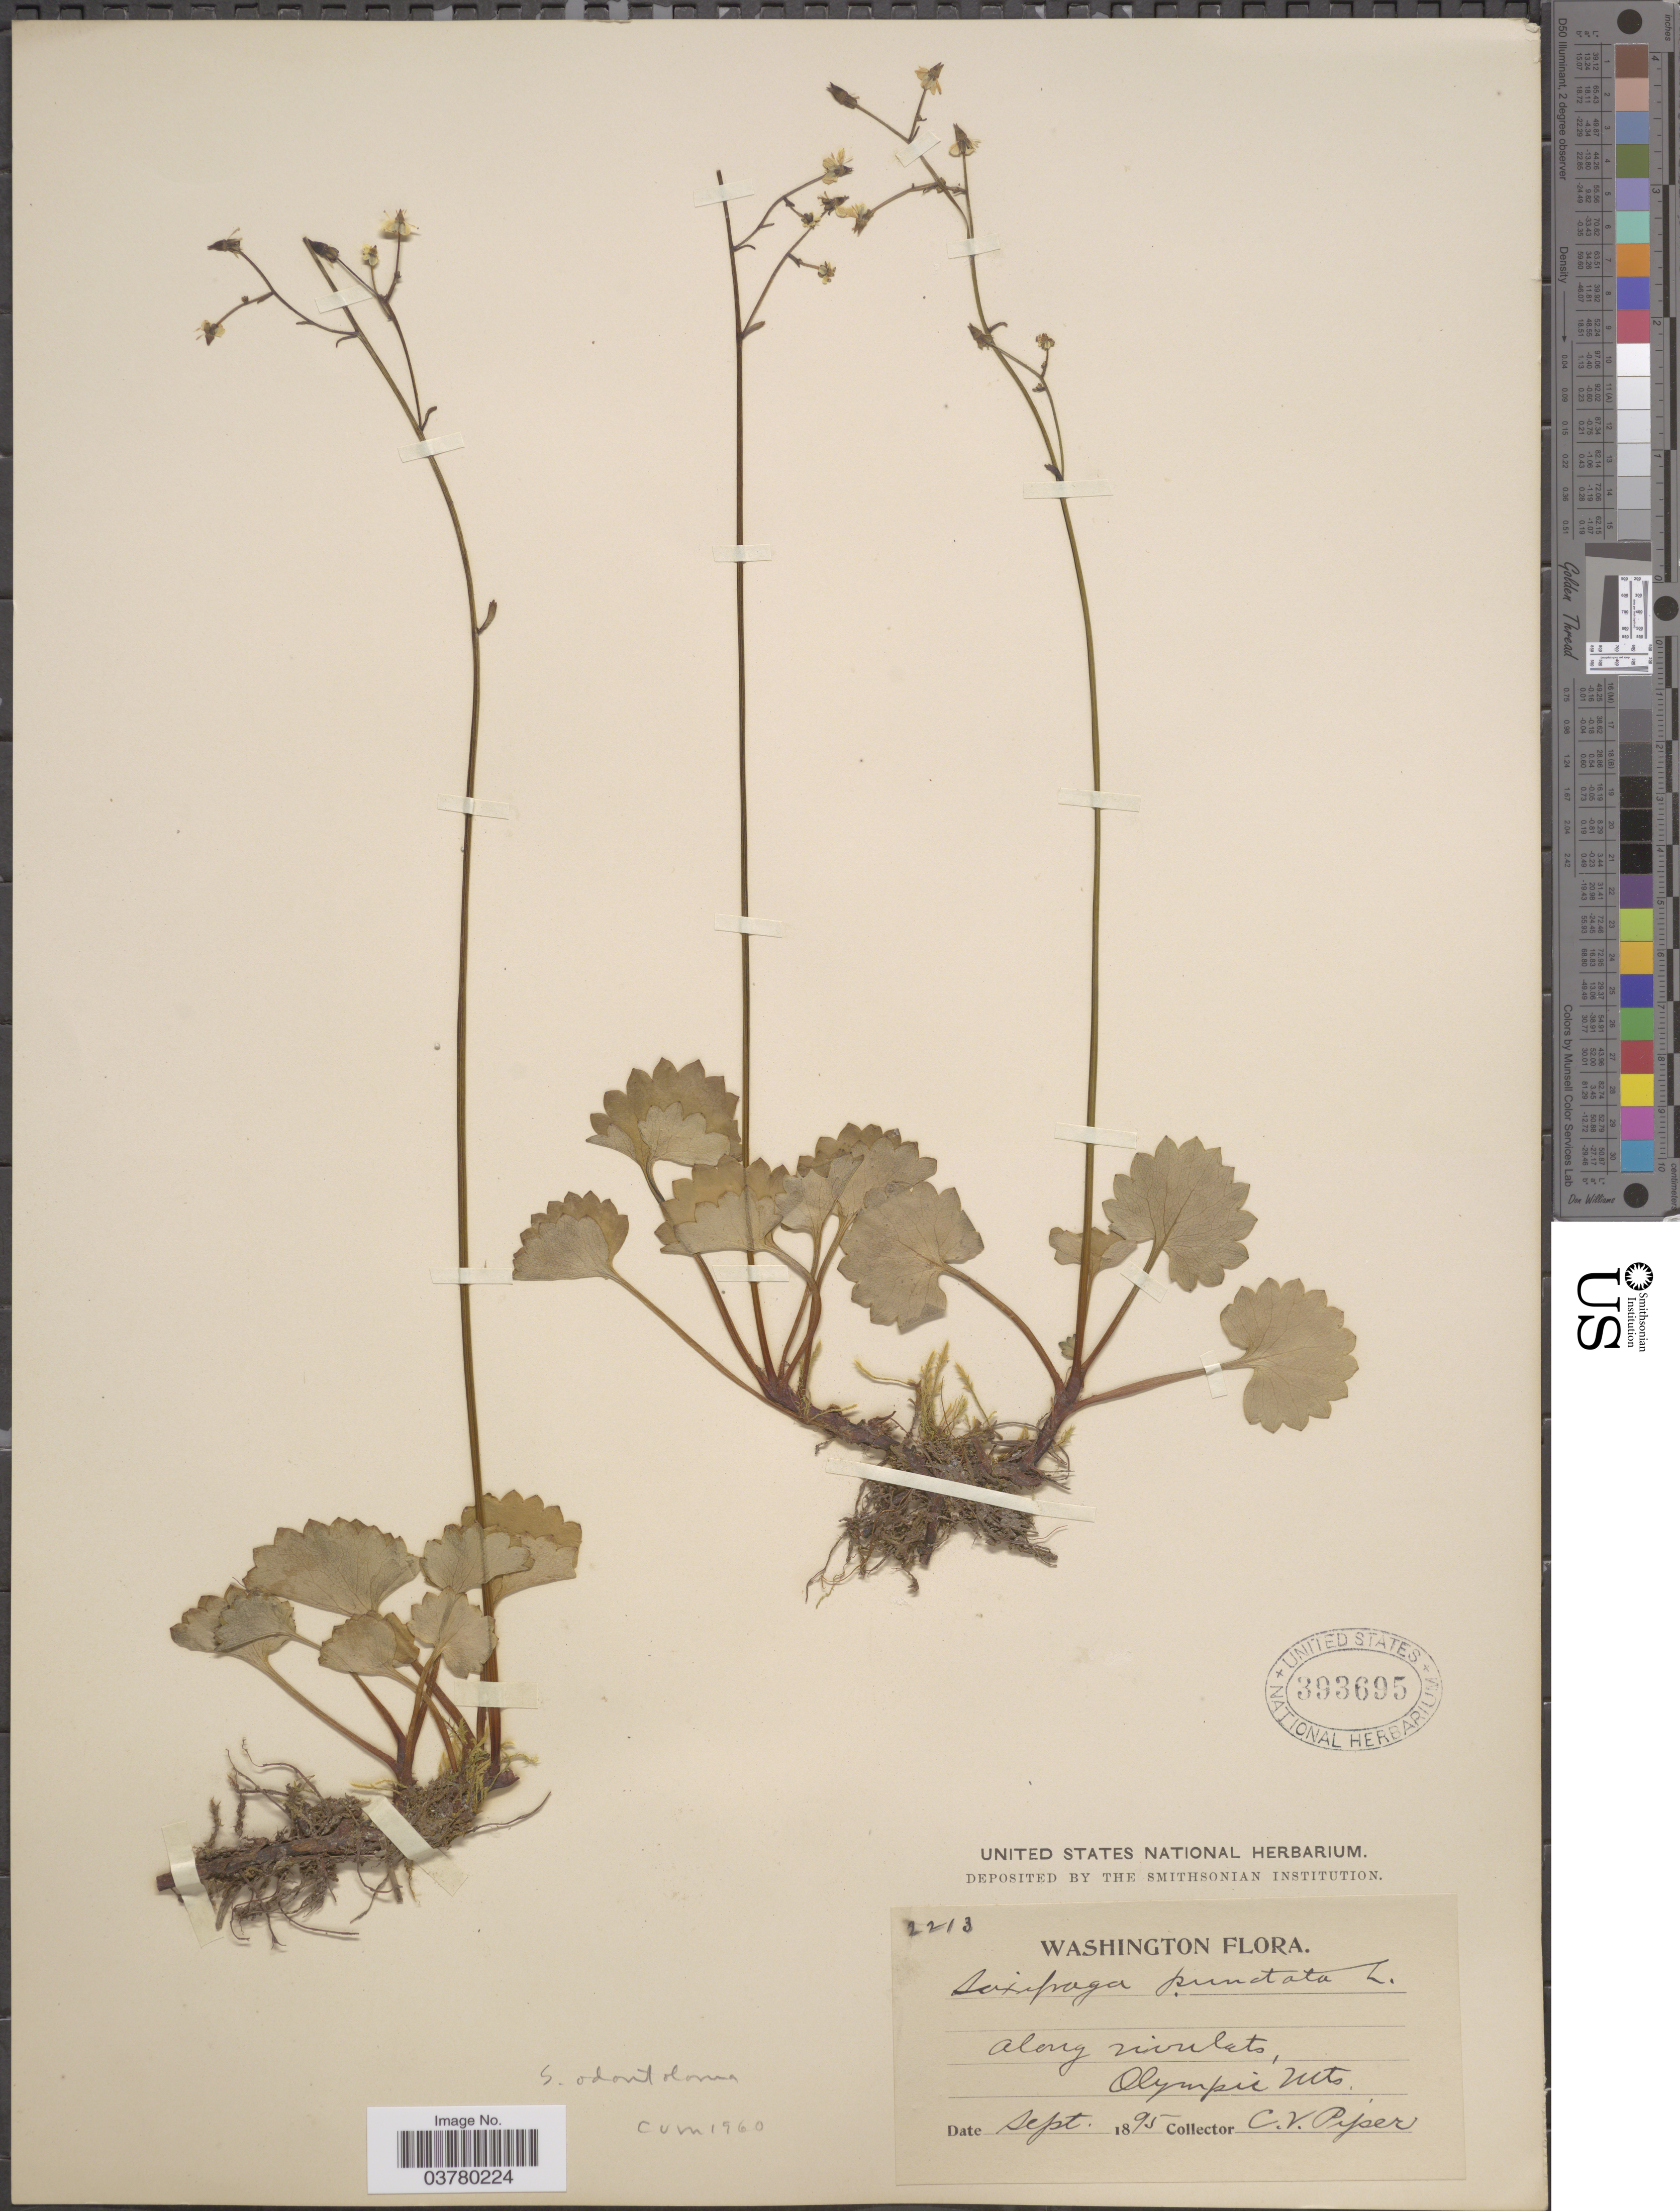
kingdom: Plantae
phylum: Tracheophyta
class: Magnoliopsida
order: Saxifragales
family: Saxifragaceae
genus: Micranthes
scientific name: Micranthes odontoloma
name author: (Piper) A. Heller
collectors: C. V. Piper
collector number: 2213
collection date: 1895-09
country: United States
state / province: Washington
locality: Along rivulets, Olympic Mts.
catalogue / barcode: US 393695